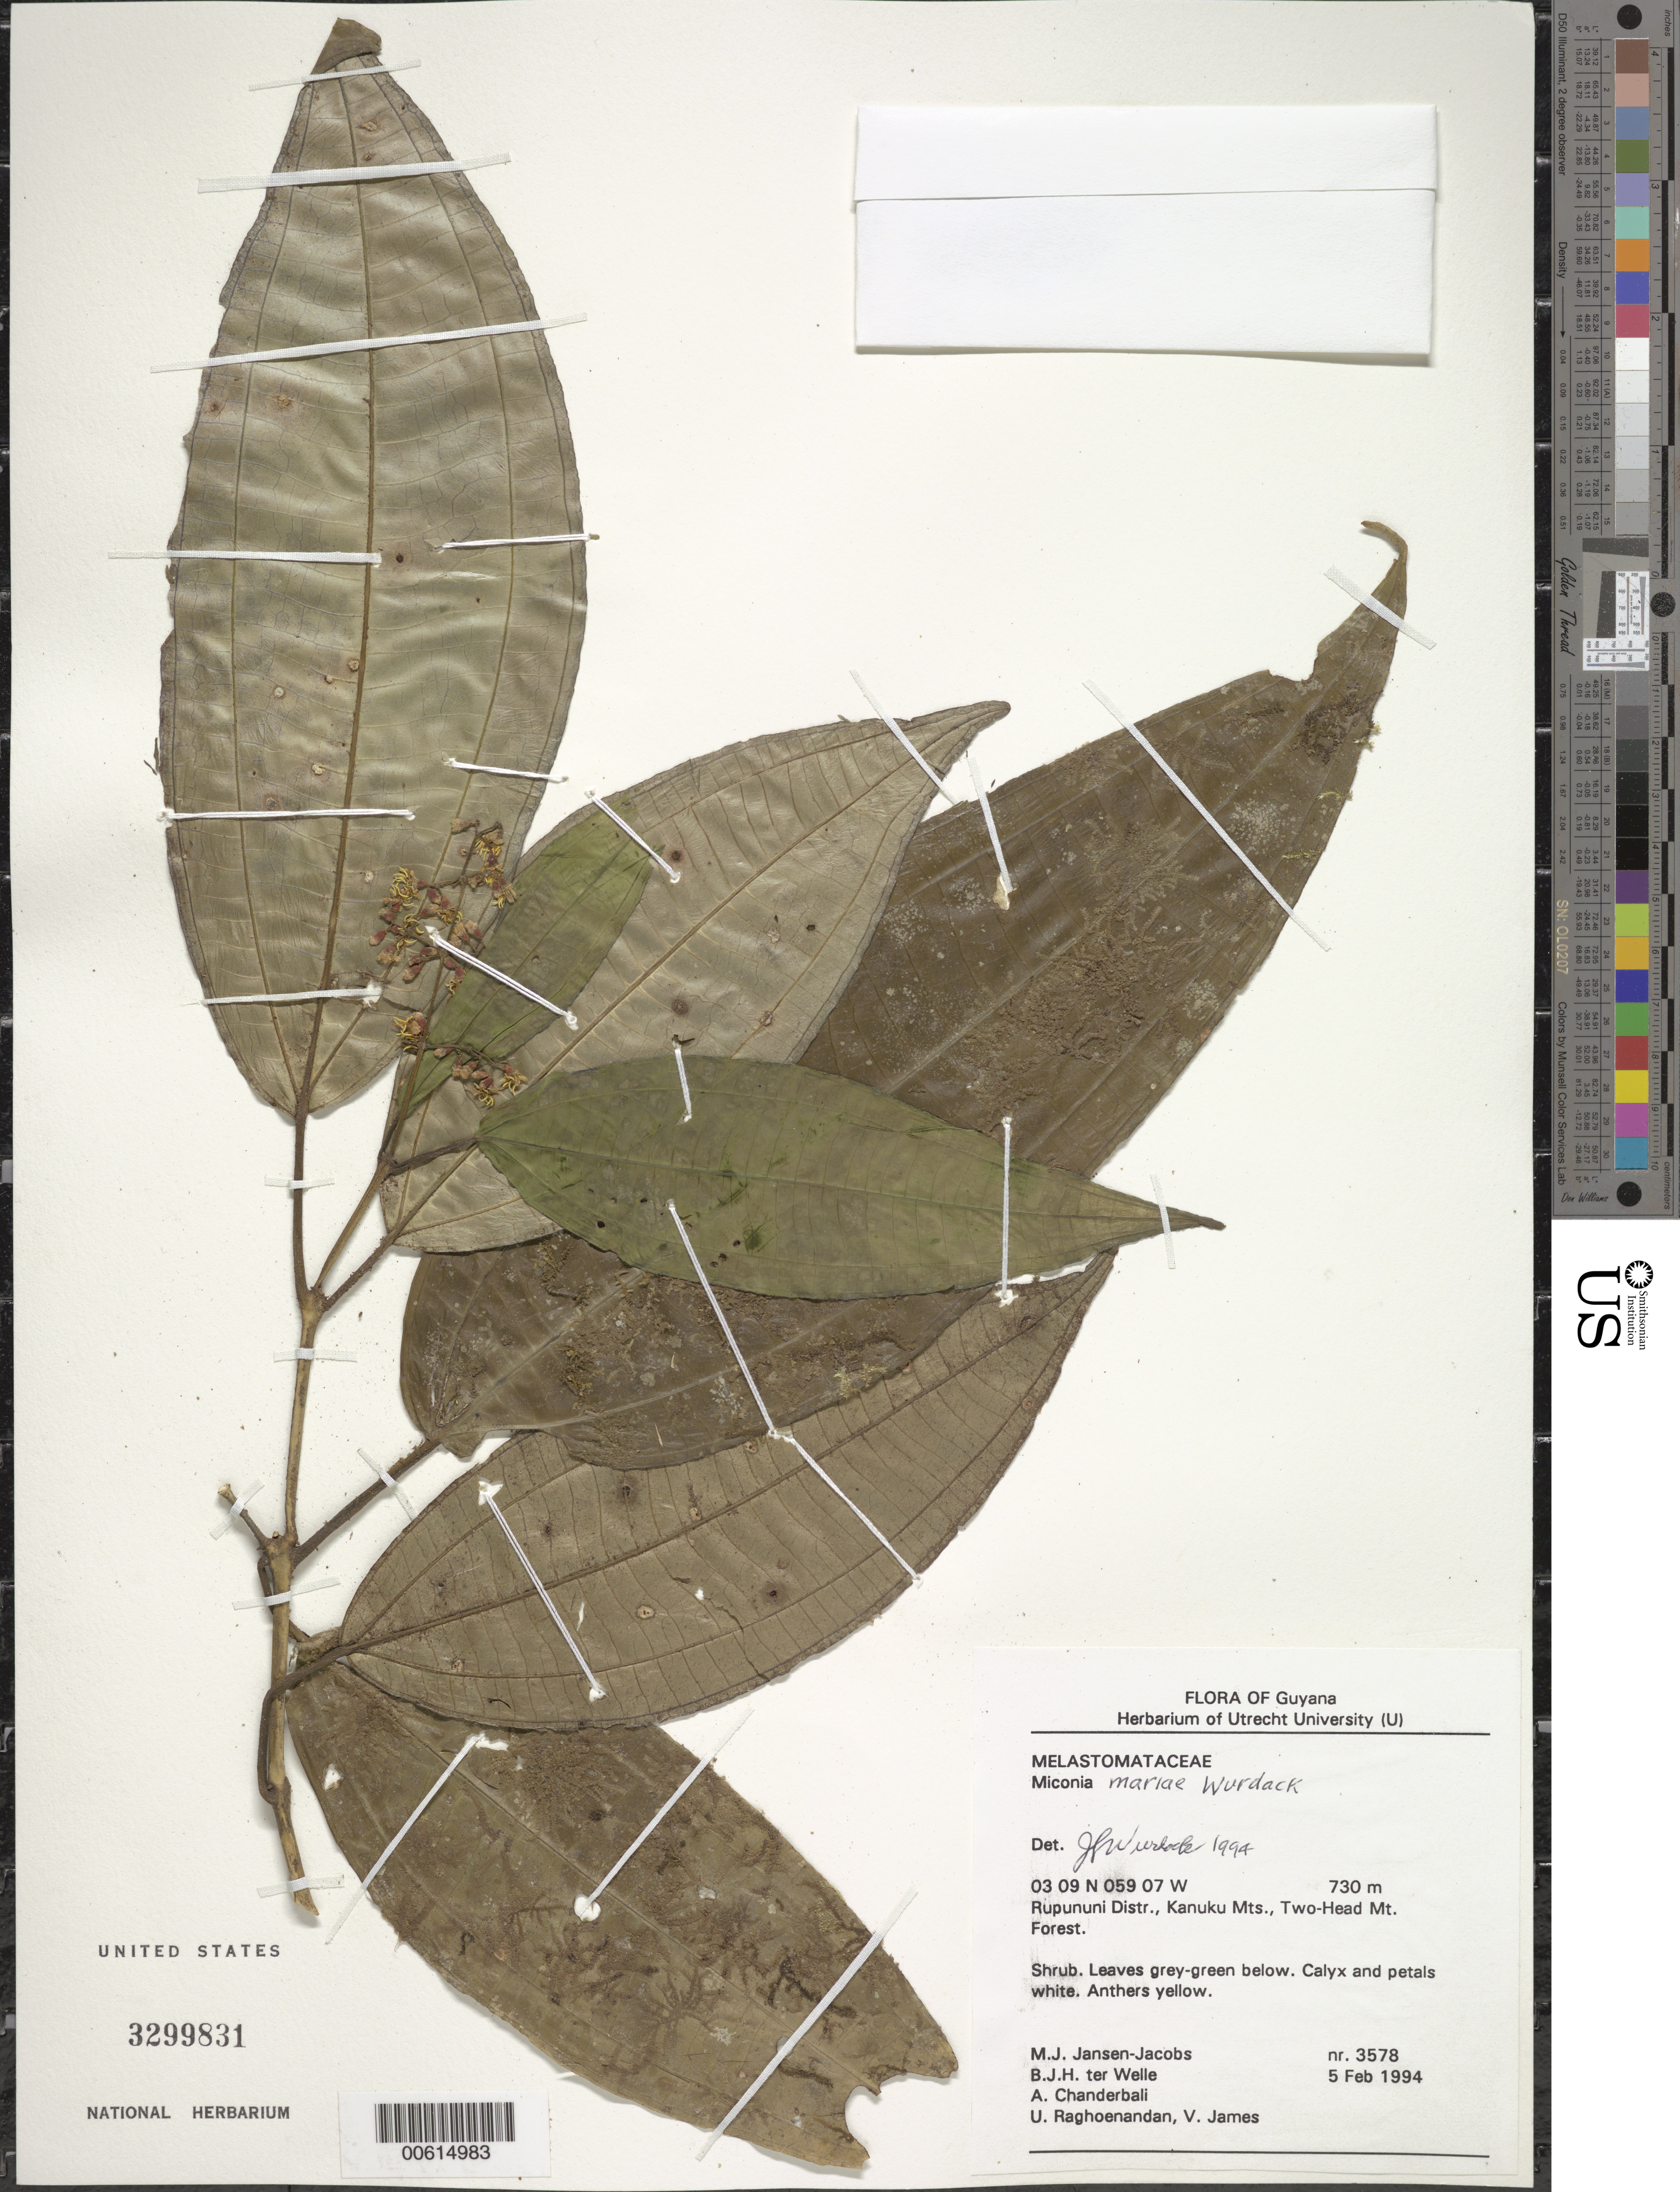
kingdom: Plantae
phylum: Tracheophyta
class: Magnoliopsida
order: Myrtales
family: Melastomataceae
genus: Miconia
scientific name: Miconia mariae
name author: Wurdack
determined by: Wurdack, John J., (US), US (UNITED STATES)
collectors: M. J. Jansen-Jacobs, B. Welle, A. S. Chanderbali, U. Raghoenandan & V. James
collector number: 3578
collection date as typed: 5-Feb-94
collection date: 1994-02-05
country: Guyana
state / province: U. Takutu-U. Essequibo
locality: Two-Head Mt., Kanuku Mts.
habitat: Forest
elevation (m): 730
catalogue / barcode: US 3299831